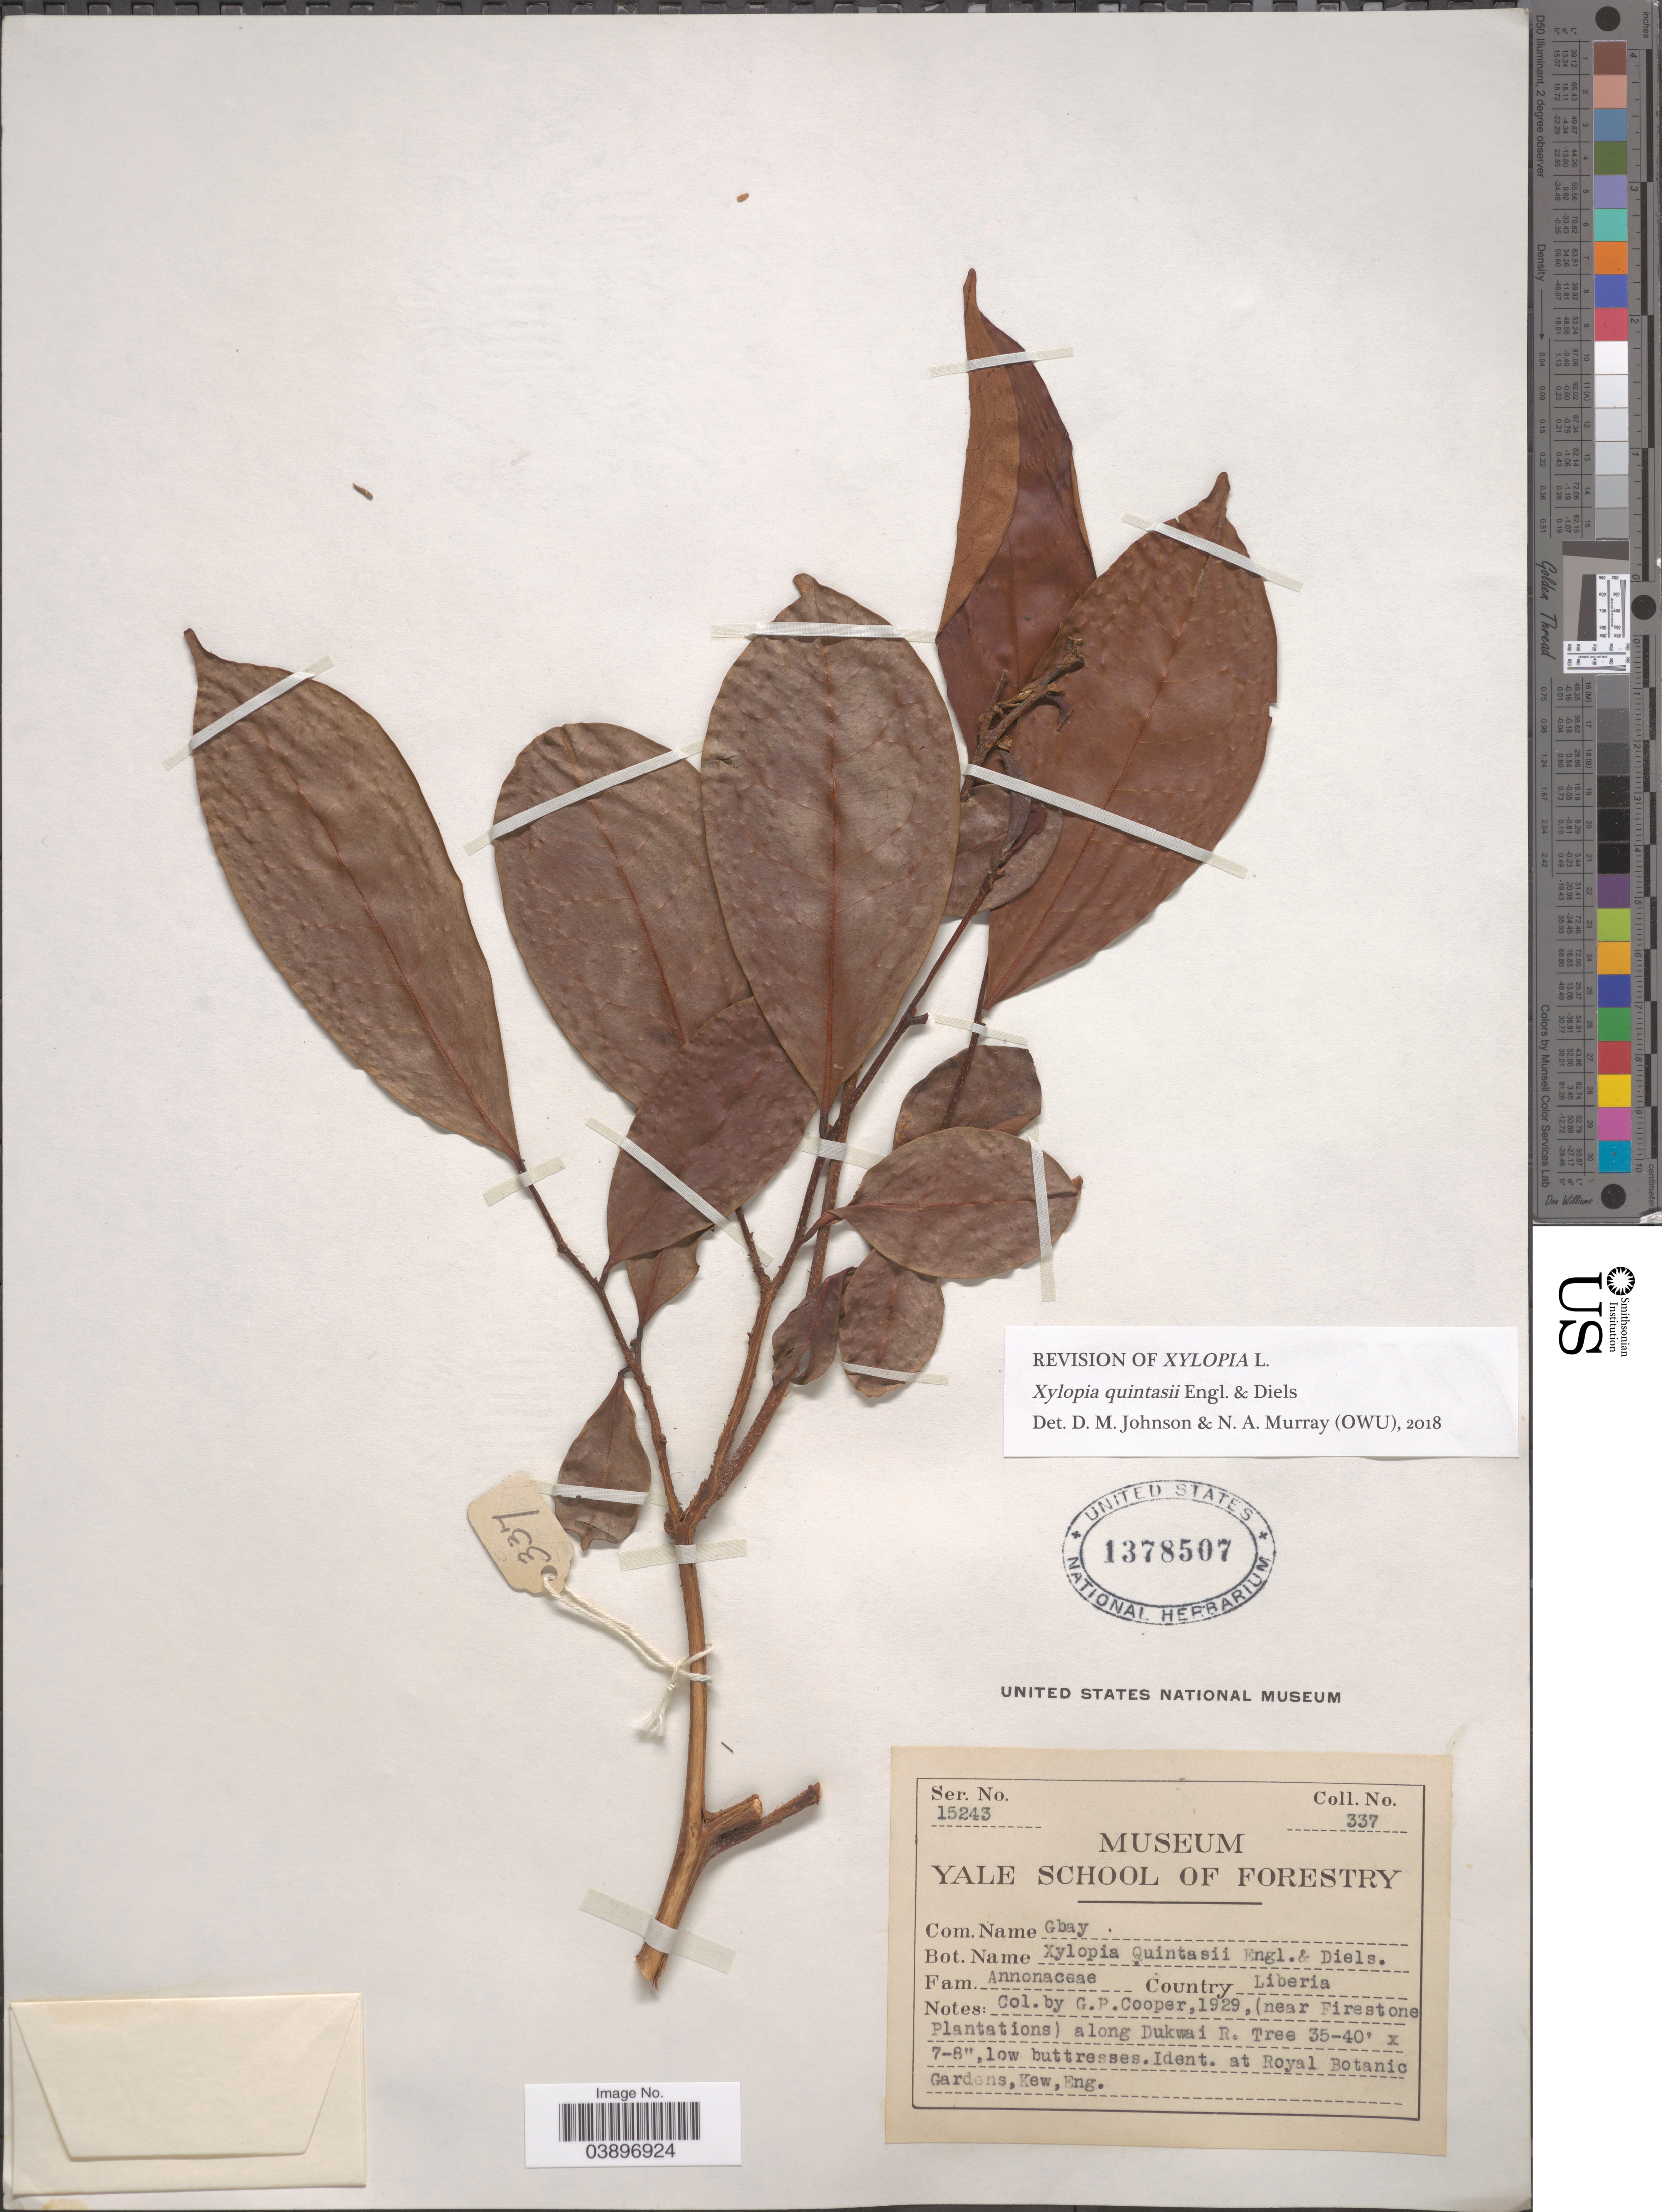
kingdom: Plantae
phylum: Tracheophyta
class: Magnoliopsida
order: Magnoliales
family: Annonaceae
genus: Xylopia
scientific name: Xylopia quintasii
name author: Pierre ex Engl. & Diels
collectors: G. Cooper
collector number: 337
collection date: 1929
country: Liberia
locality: (Near Firestone Plantations) along Dukwai R.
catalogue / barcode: US 1378507